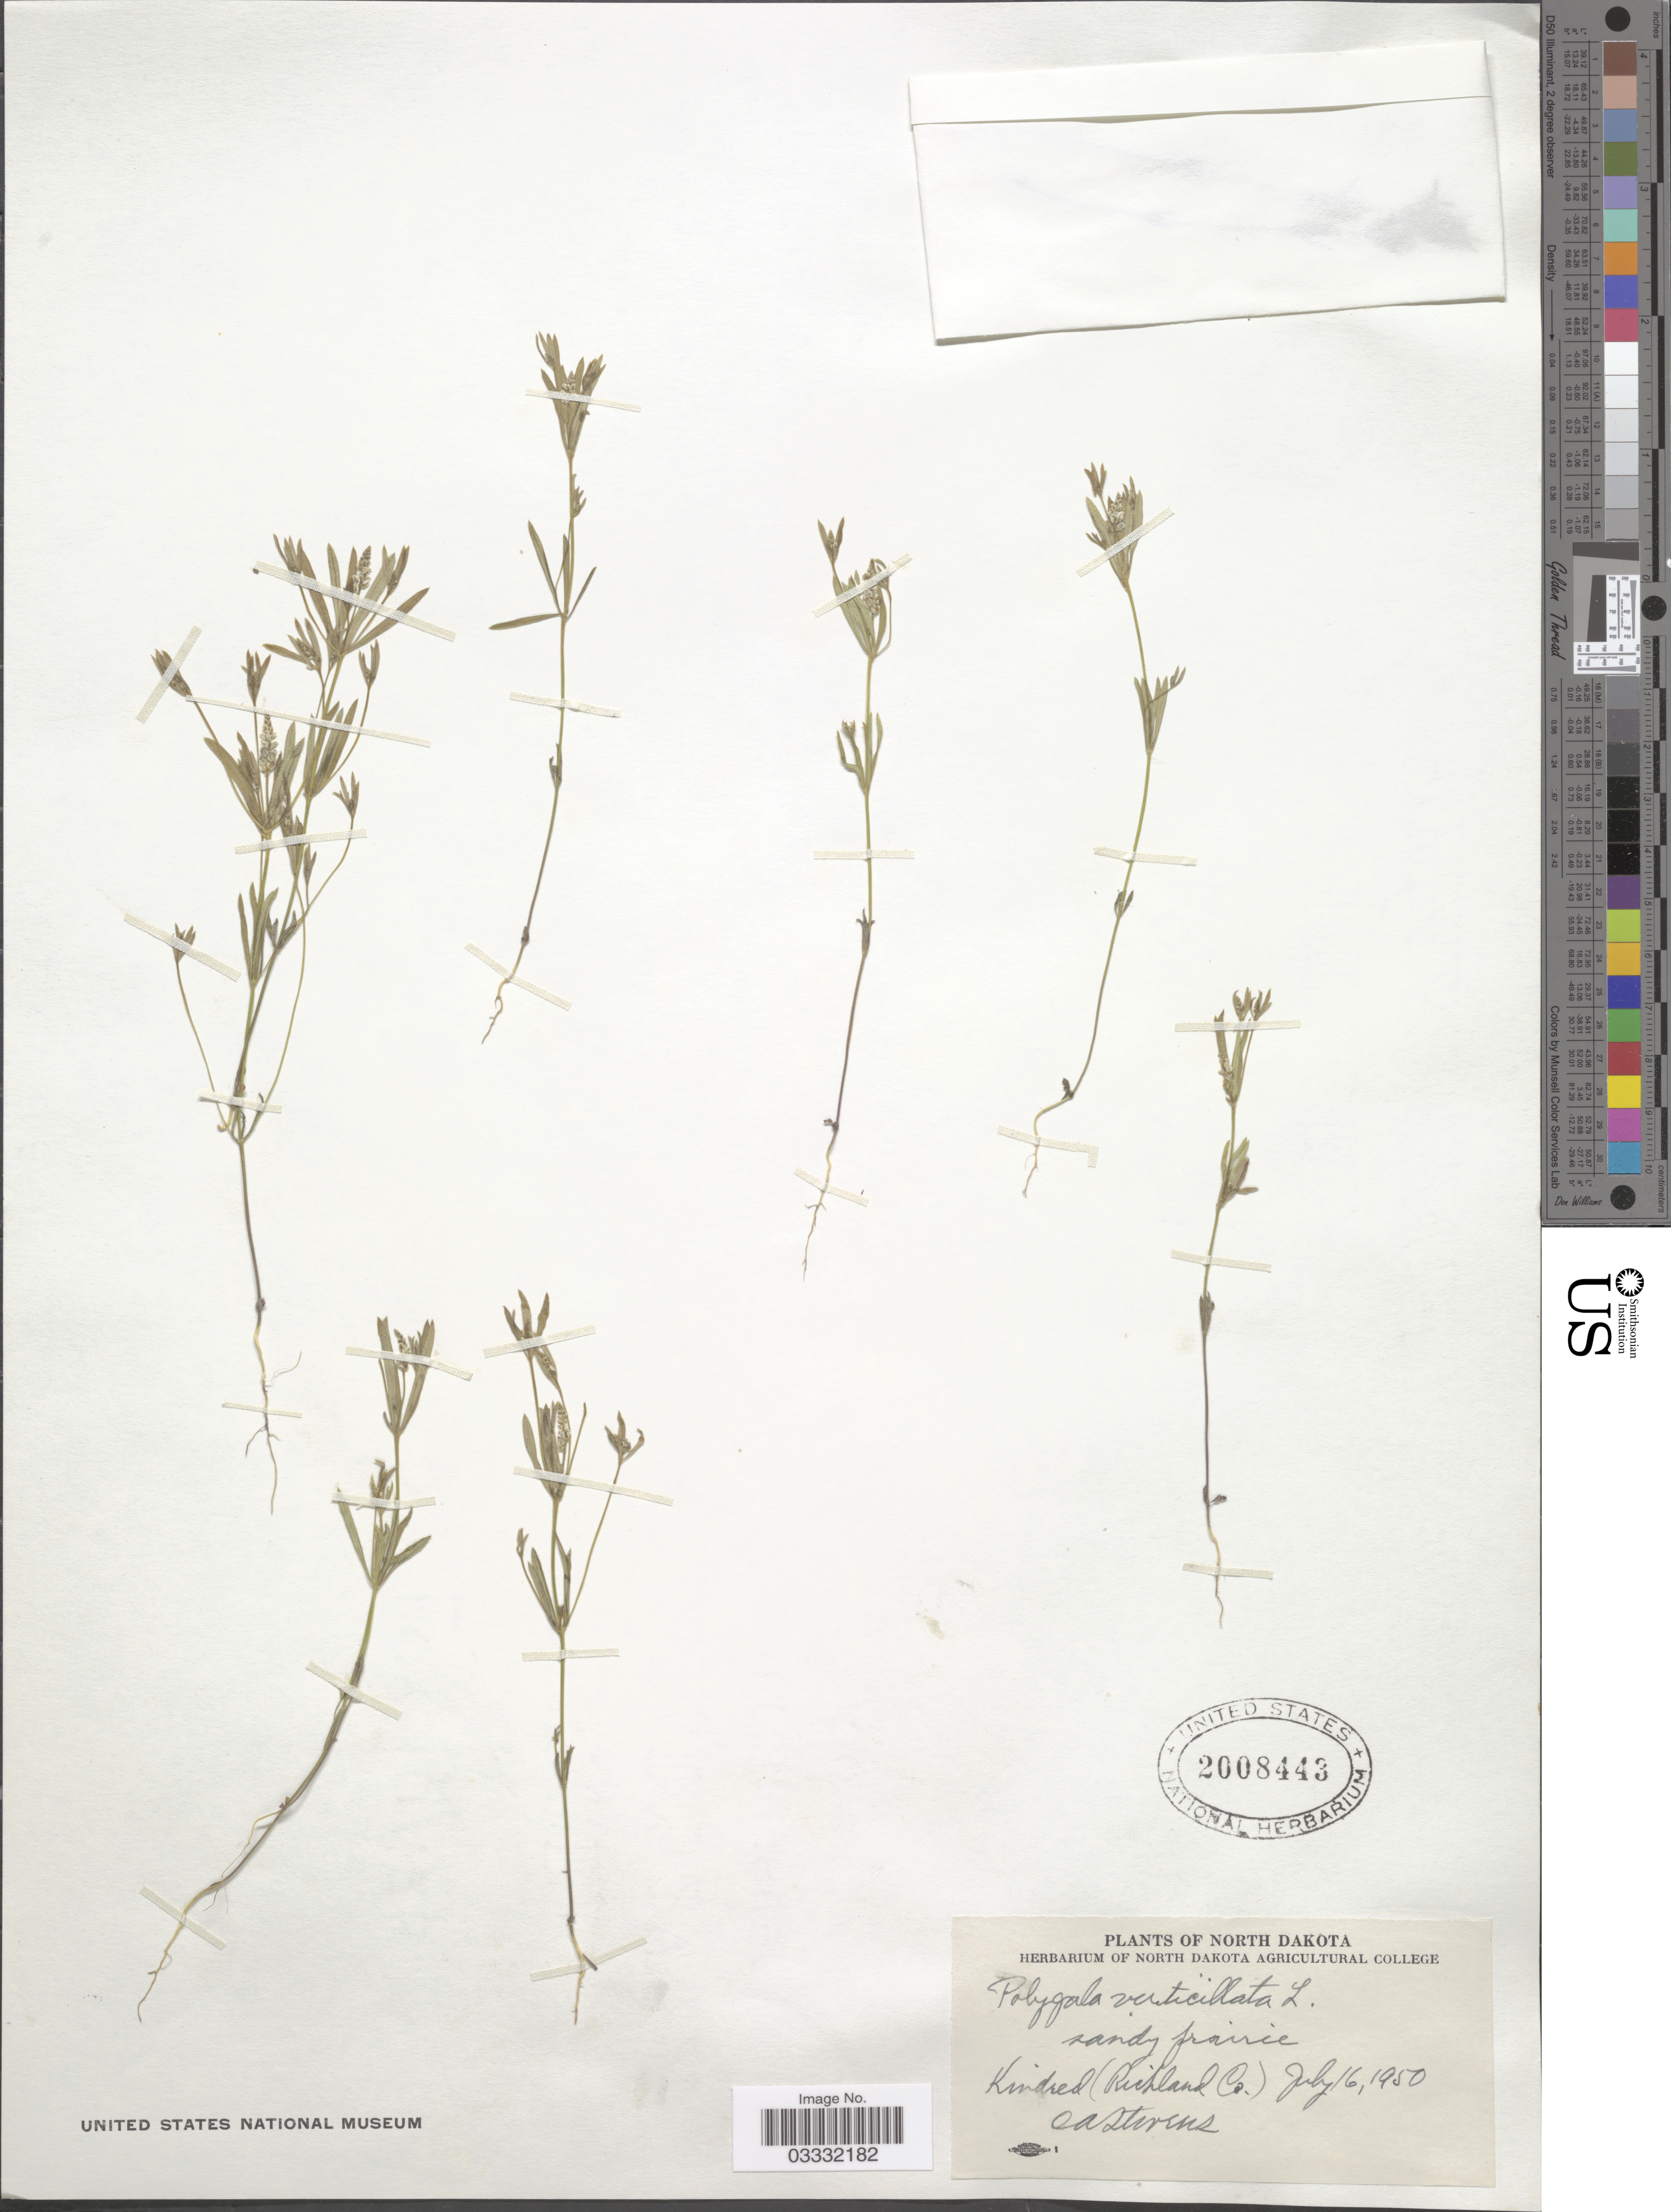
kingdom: Plantae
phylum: Tracheophyta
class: Magnoliopsida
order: Fabales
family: Polygalaceae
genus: Polygala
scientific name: Polygala verticillata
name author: L.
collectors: O. A. Stevens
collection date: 1950-07-16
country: United States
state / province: North Dakota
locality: Kindred (Richland Co.).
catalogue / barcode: US 2008443